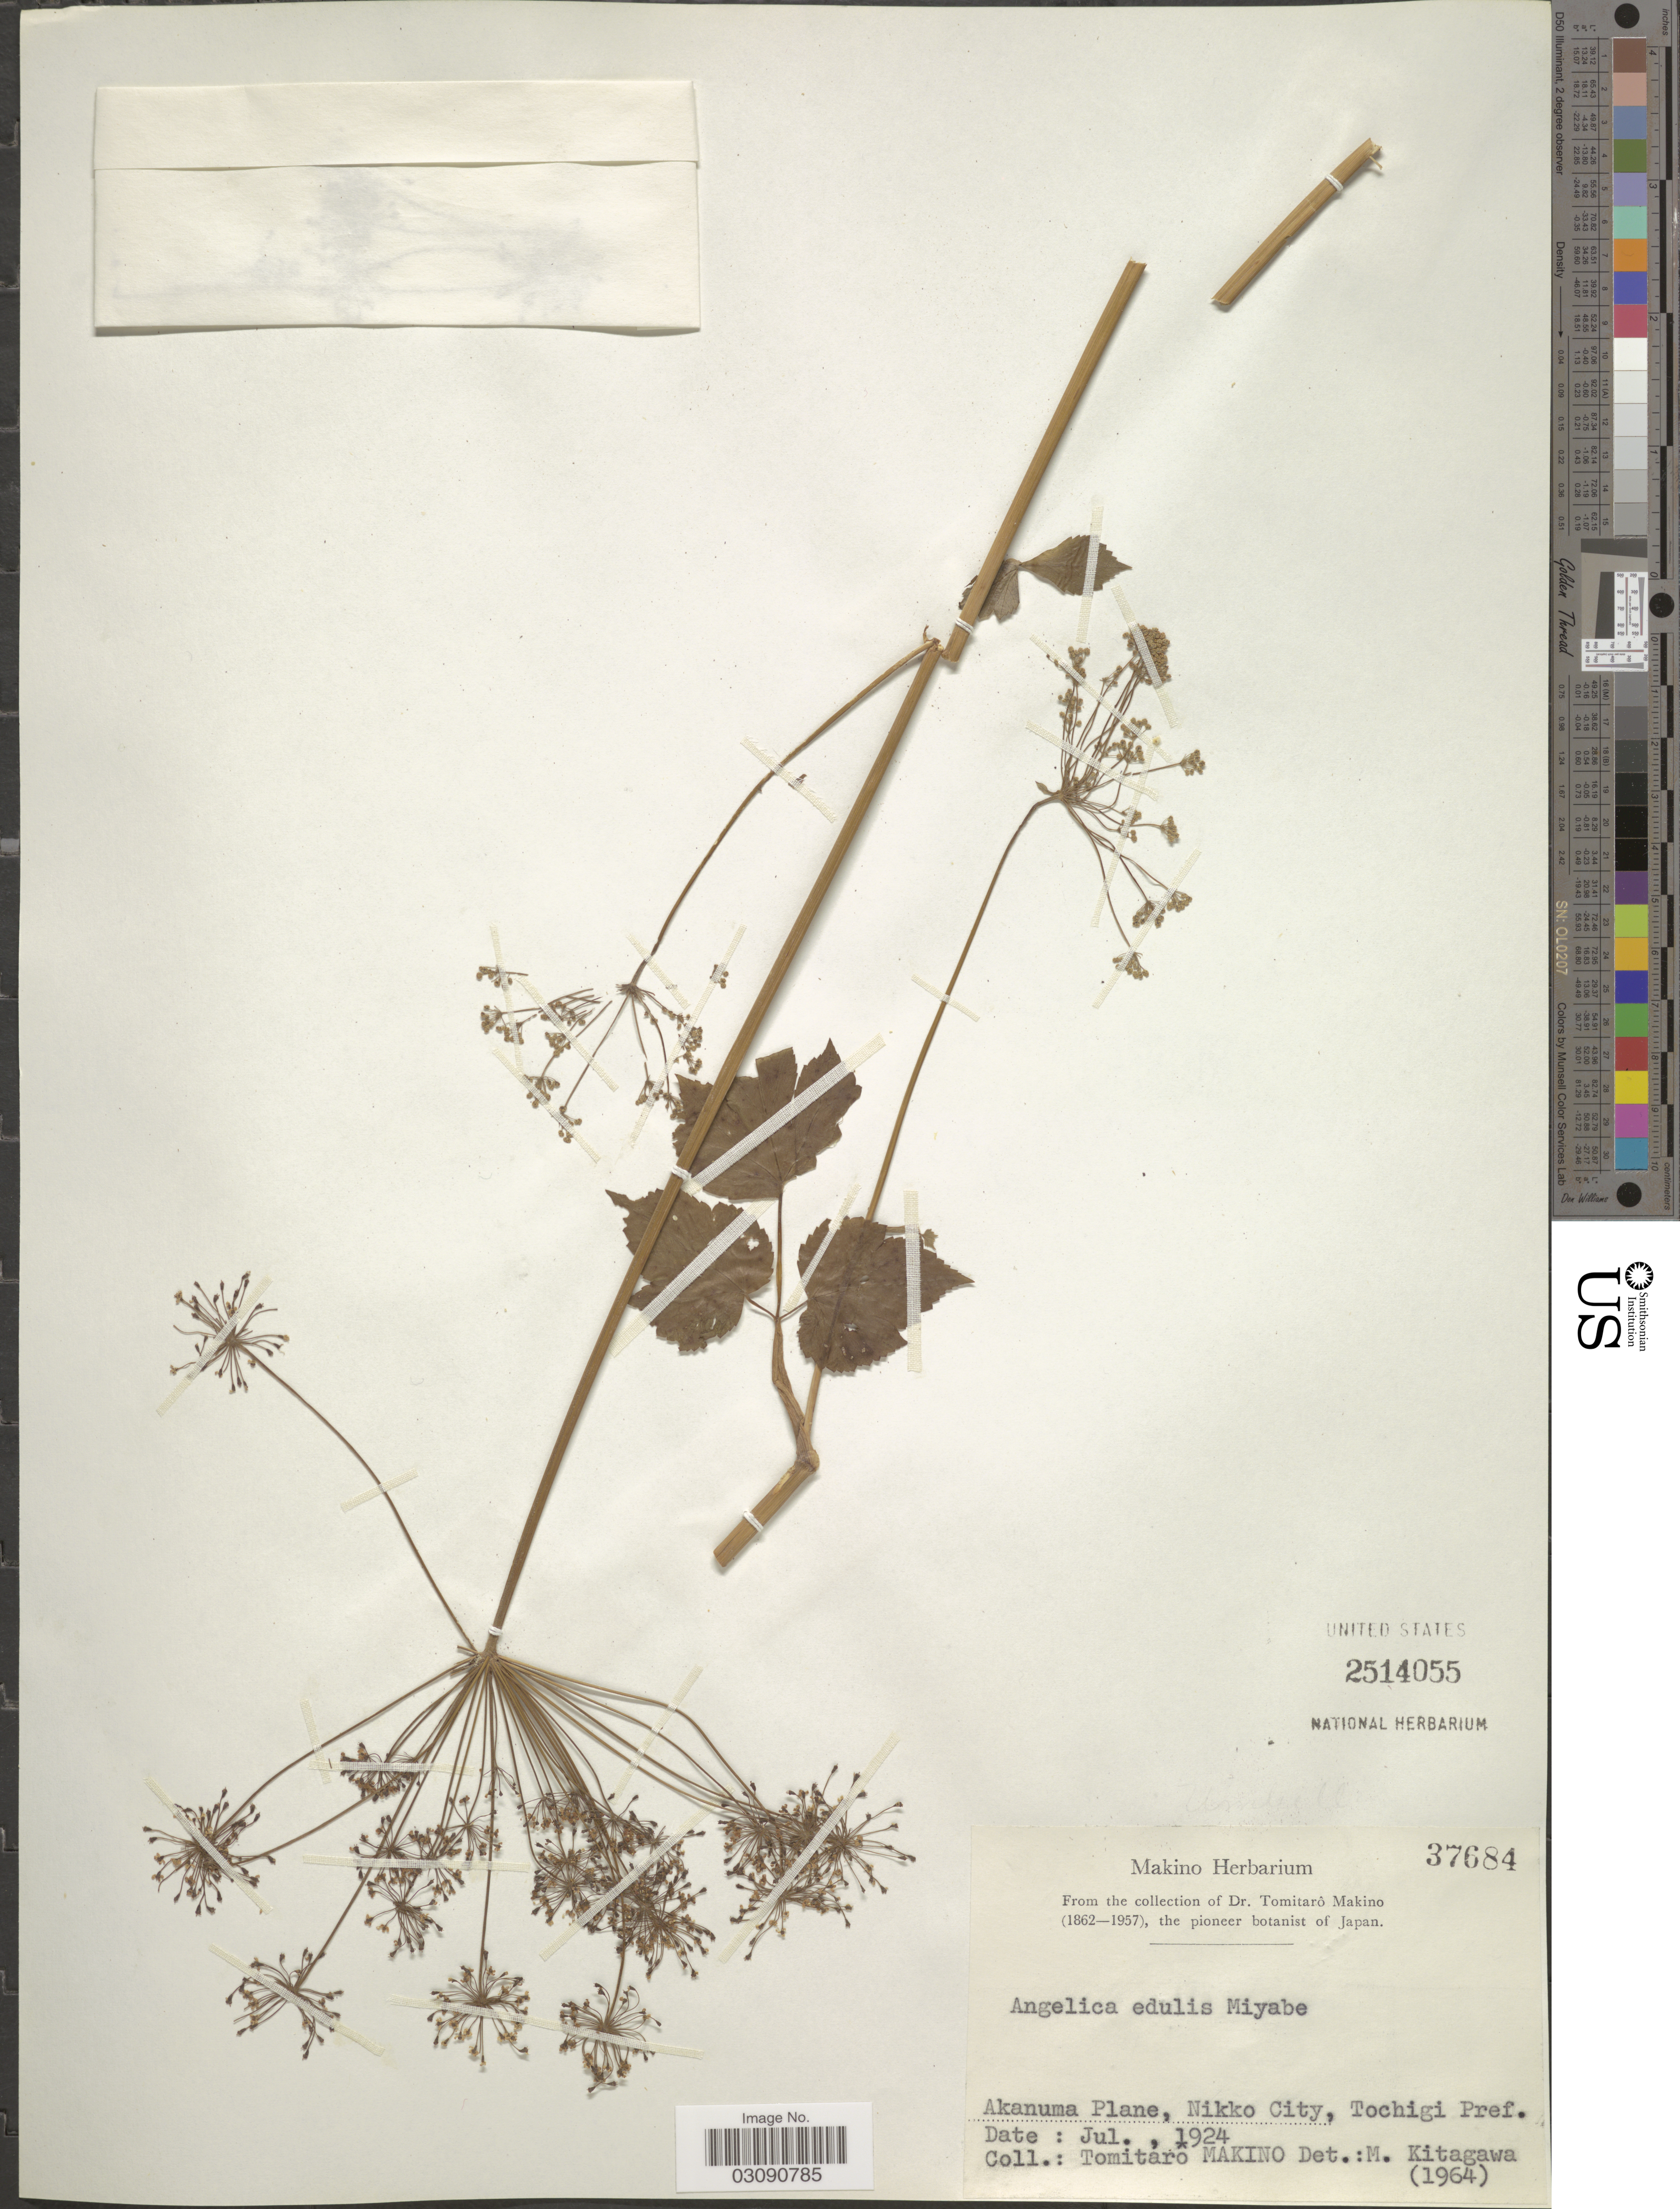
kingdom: Plantae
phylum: Tracheophyta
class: Magnoliopsida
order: Apiales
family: Apiaceae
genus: Angelica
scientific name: Angelica edulis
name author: Miyabe ex Y. Yabe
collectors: T. Makino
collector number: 37684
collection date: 1924-07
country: Japan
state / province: Totigi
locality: Akanuma Plane, Nikko City, Tochigi Pref.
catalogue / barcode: US 2514055